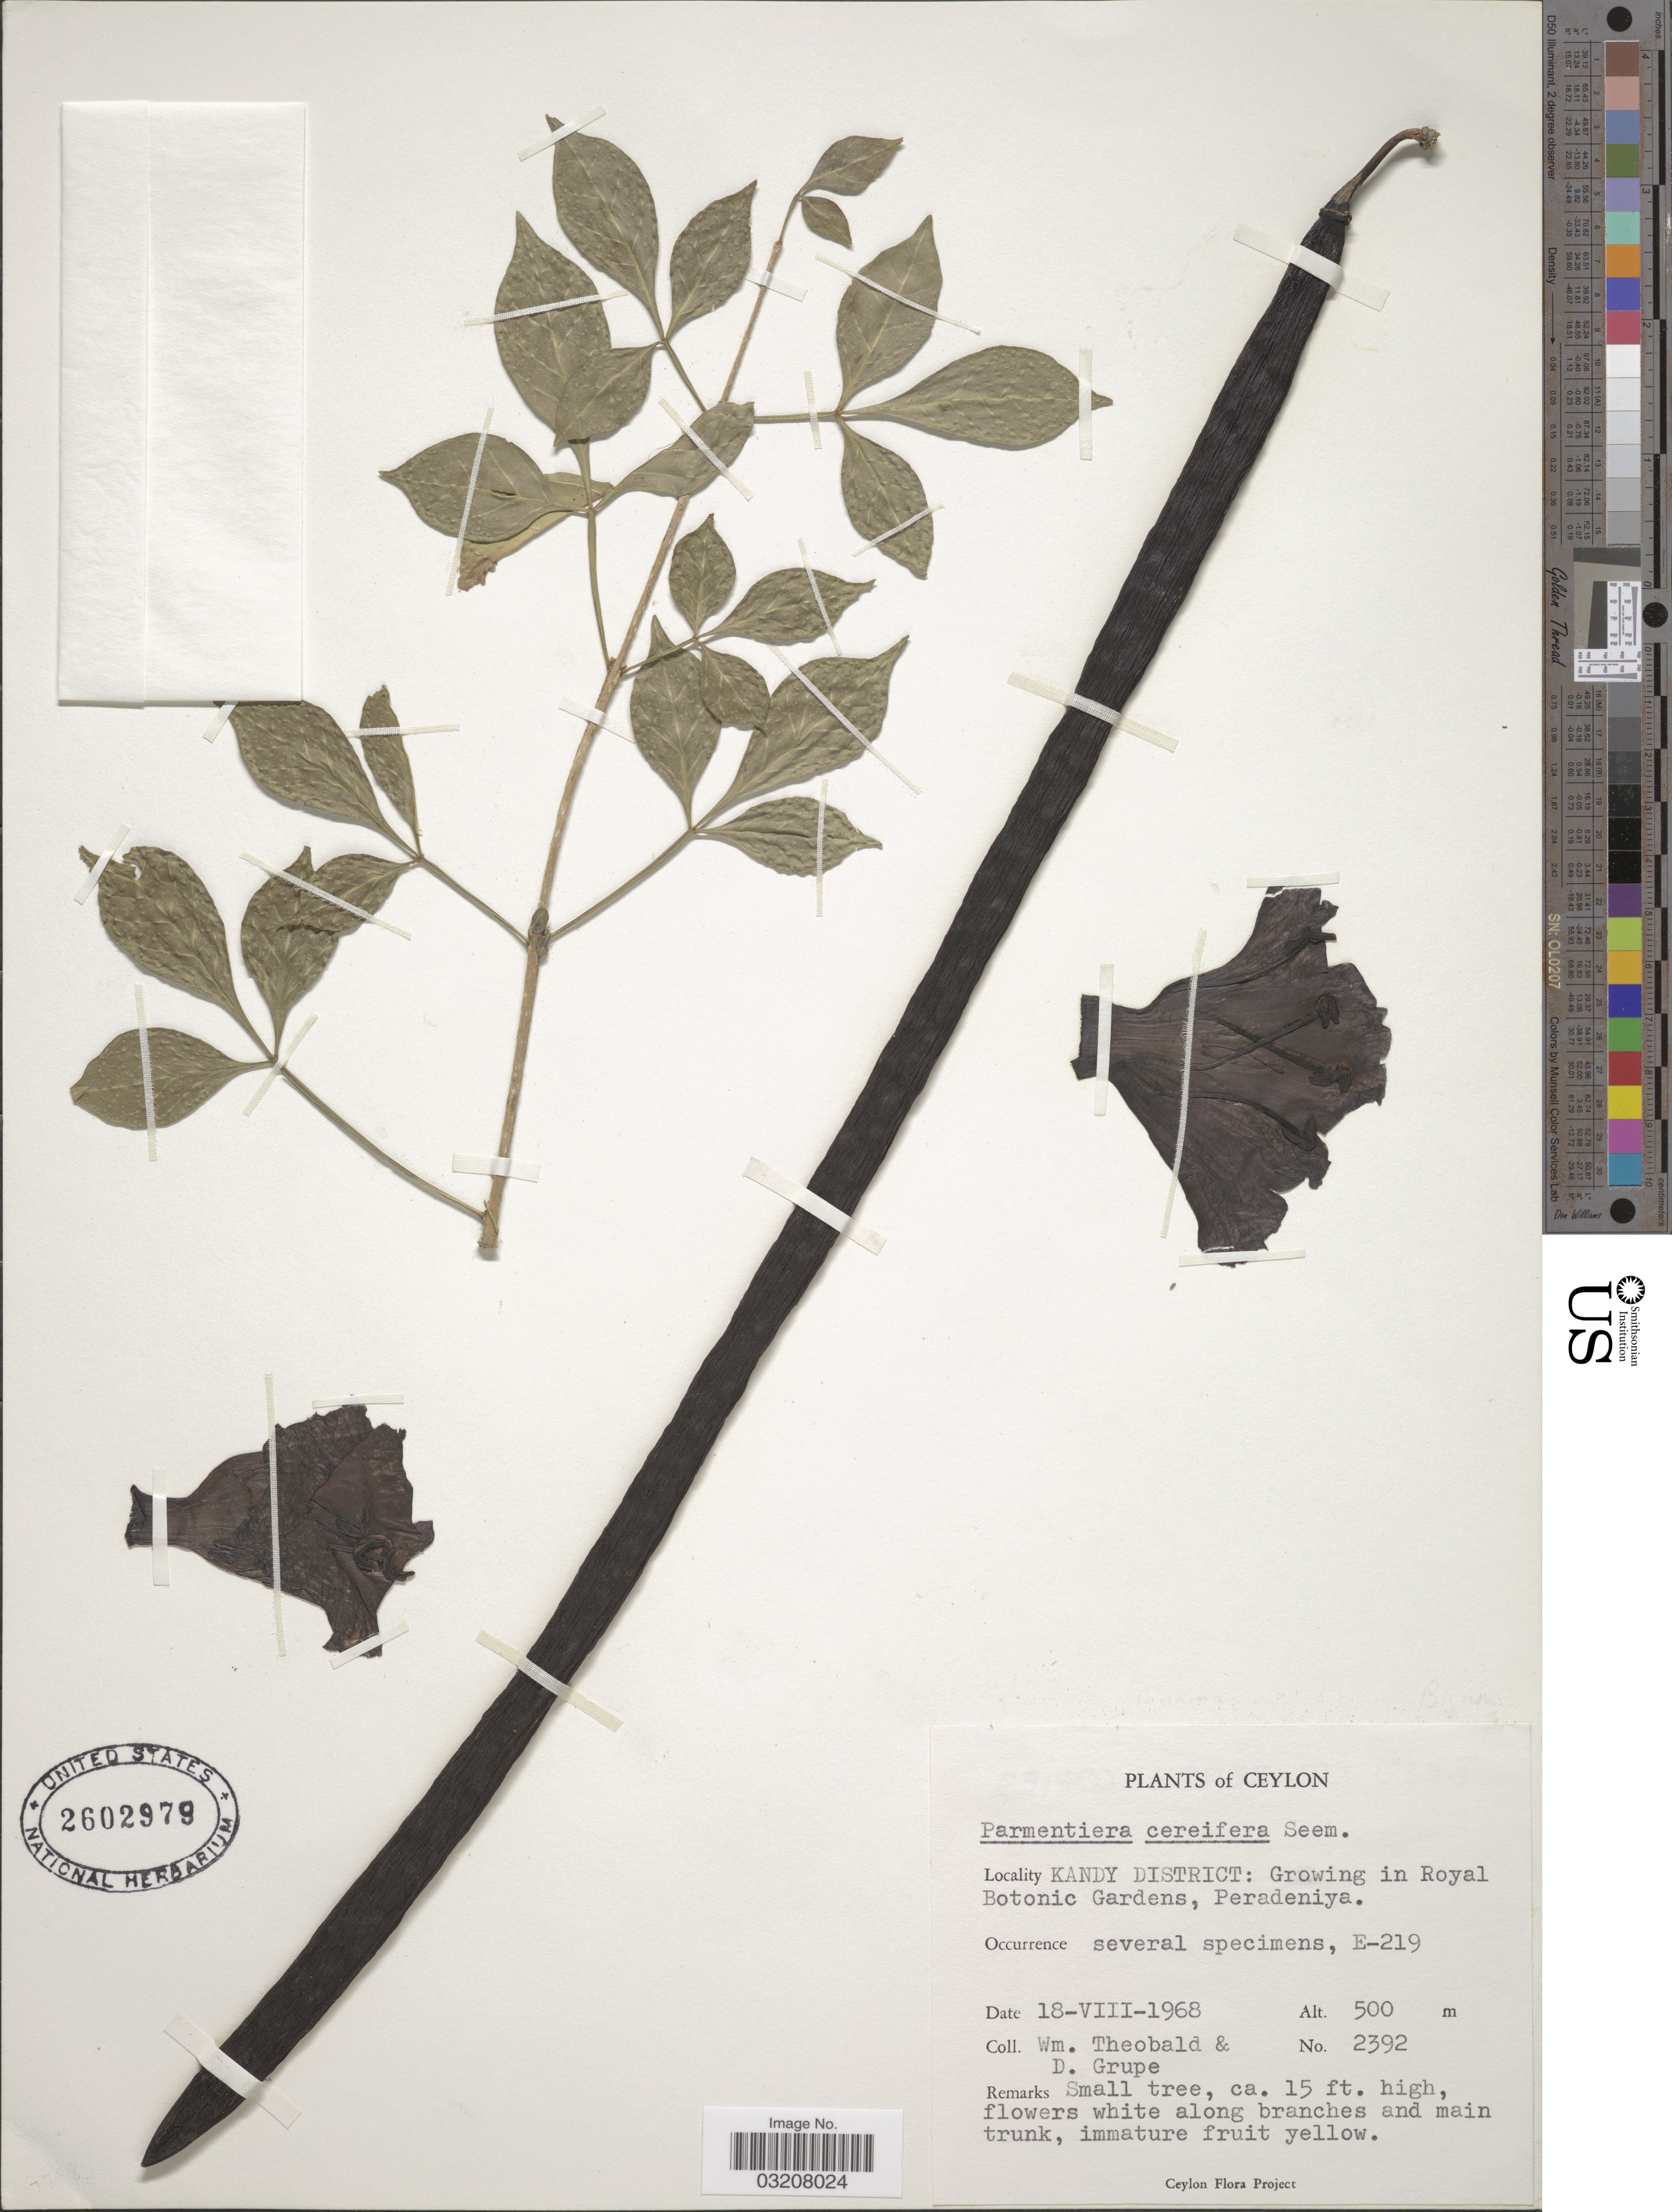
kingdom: Plantae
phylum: Tracheophyta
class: Magnoliopsida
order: Lamiales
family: Bignoniaceae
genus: Parmentiera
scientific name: Parmentiera cereifera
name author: Seem.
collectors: W. Theobald & D. Grupe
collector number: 2392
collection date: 1968-08-18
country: Sri Lanka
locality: Ceylon. Kandy District: Growing in Royal Botanic Gardens, Peradeniya.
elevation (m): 500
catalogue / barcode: US 2602979